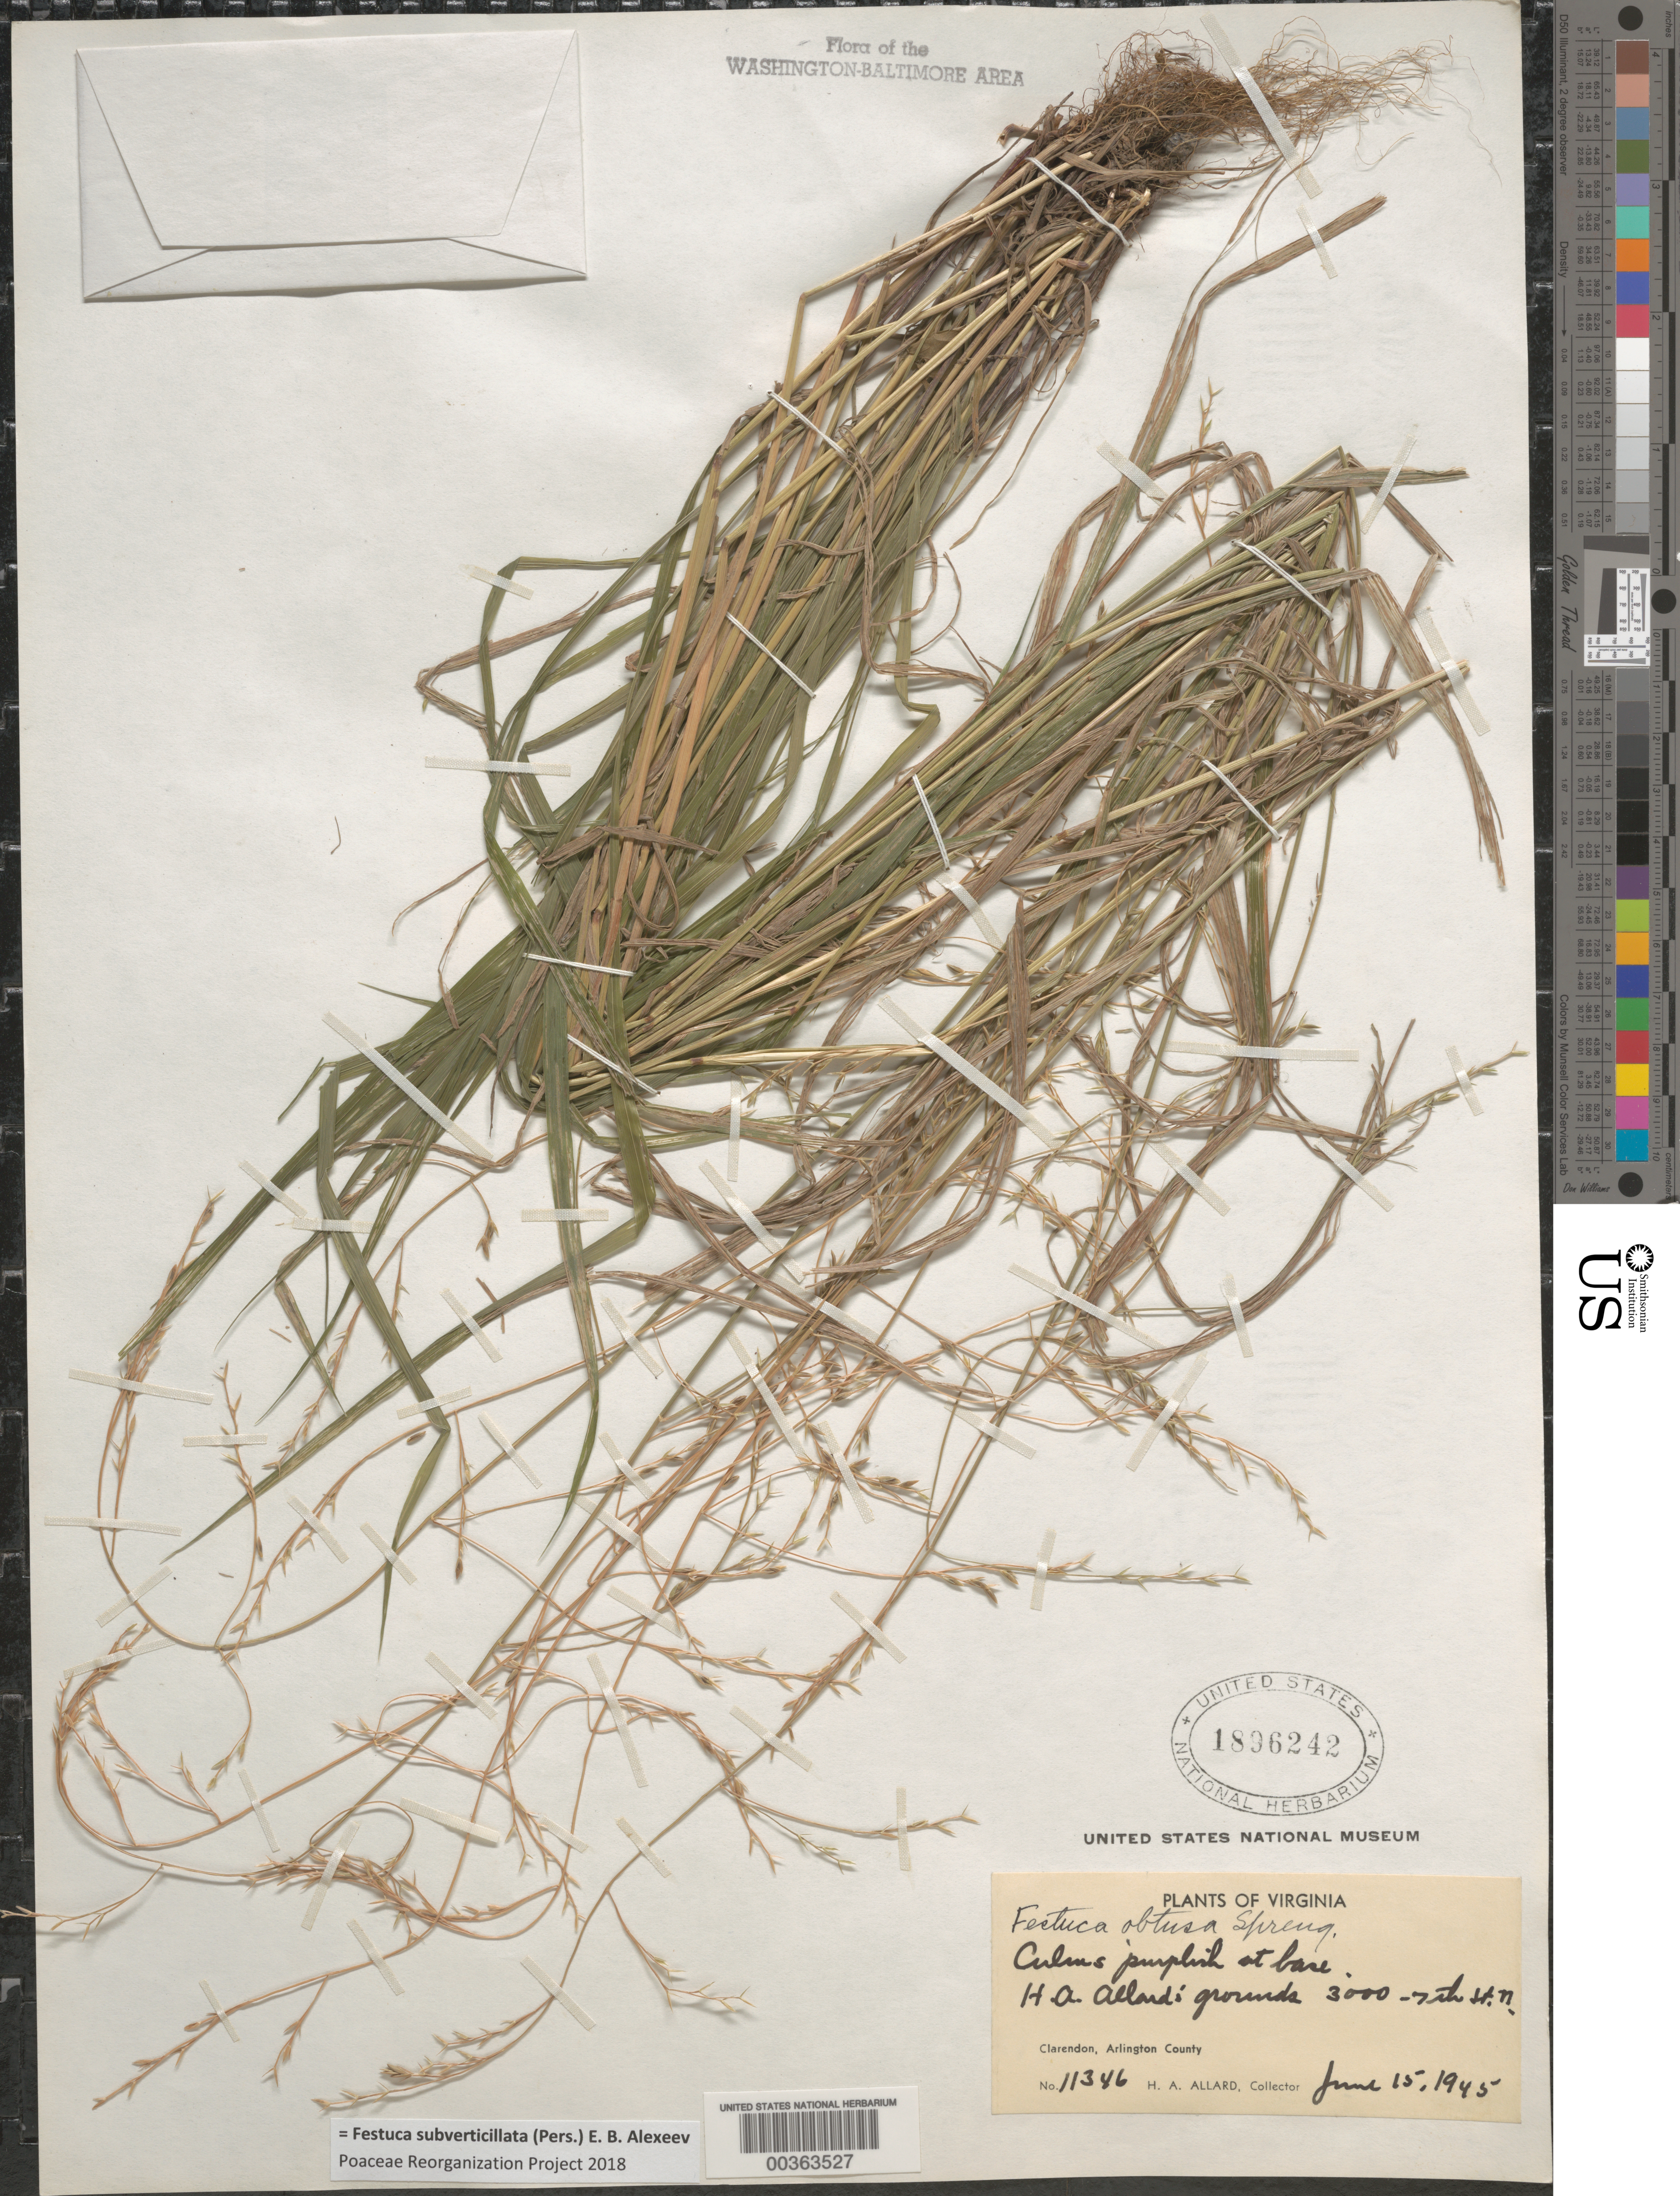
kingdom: Plantae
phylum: Tracheophyta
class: Liliopsida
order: Poales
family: Poaceae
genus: Festuca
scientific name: Festuca subverticillata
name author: (Pers.) E.B. Alexeev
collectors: H. A. Allard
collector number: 11346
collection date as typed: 15 Jun 1945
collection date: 1945-06-15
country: United States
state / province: Virginia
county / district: Arlington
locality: Allards Garden, Clarendon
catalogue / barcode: US 1896242